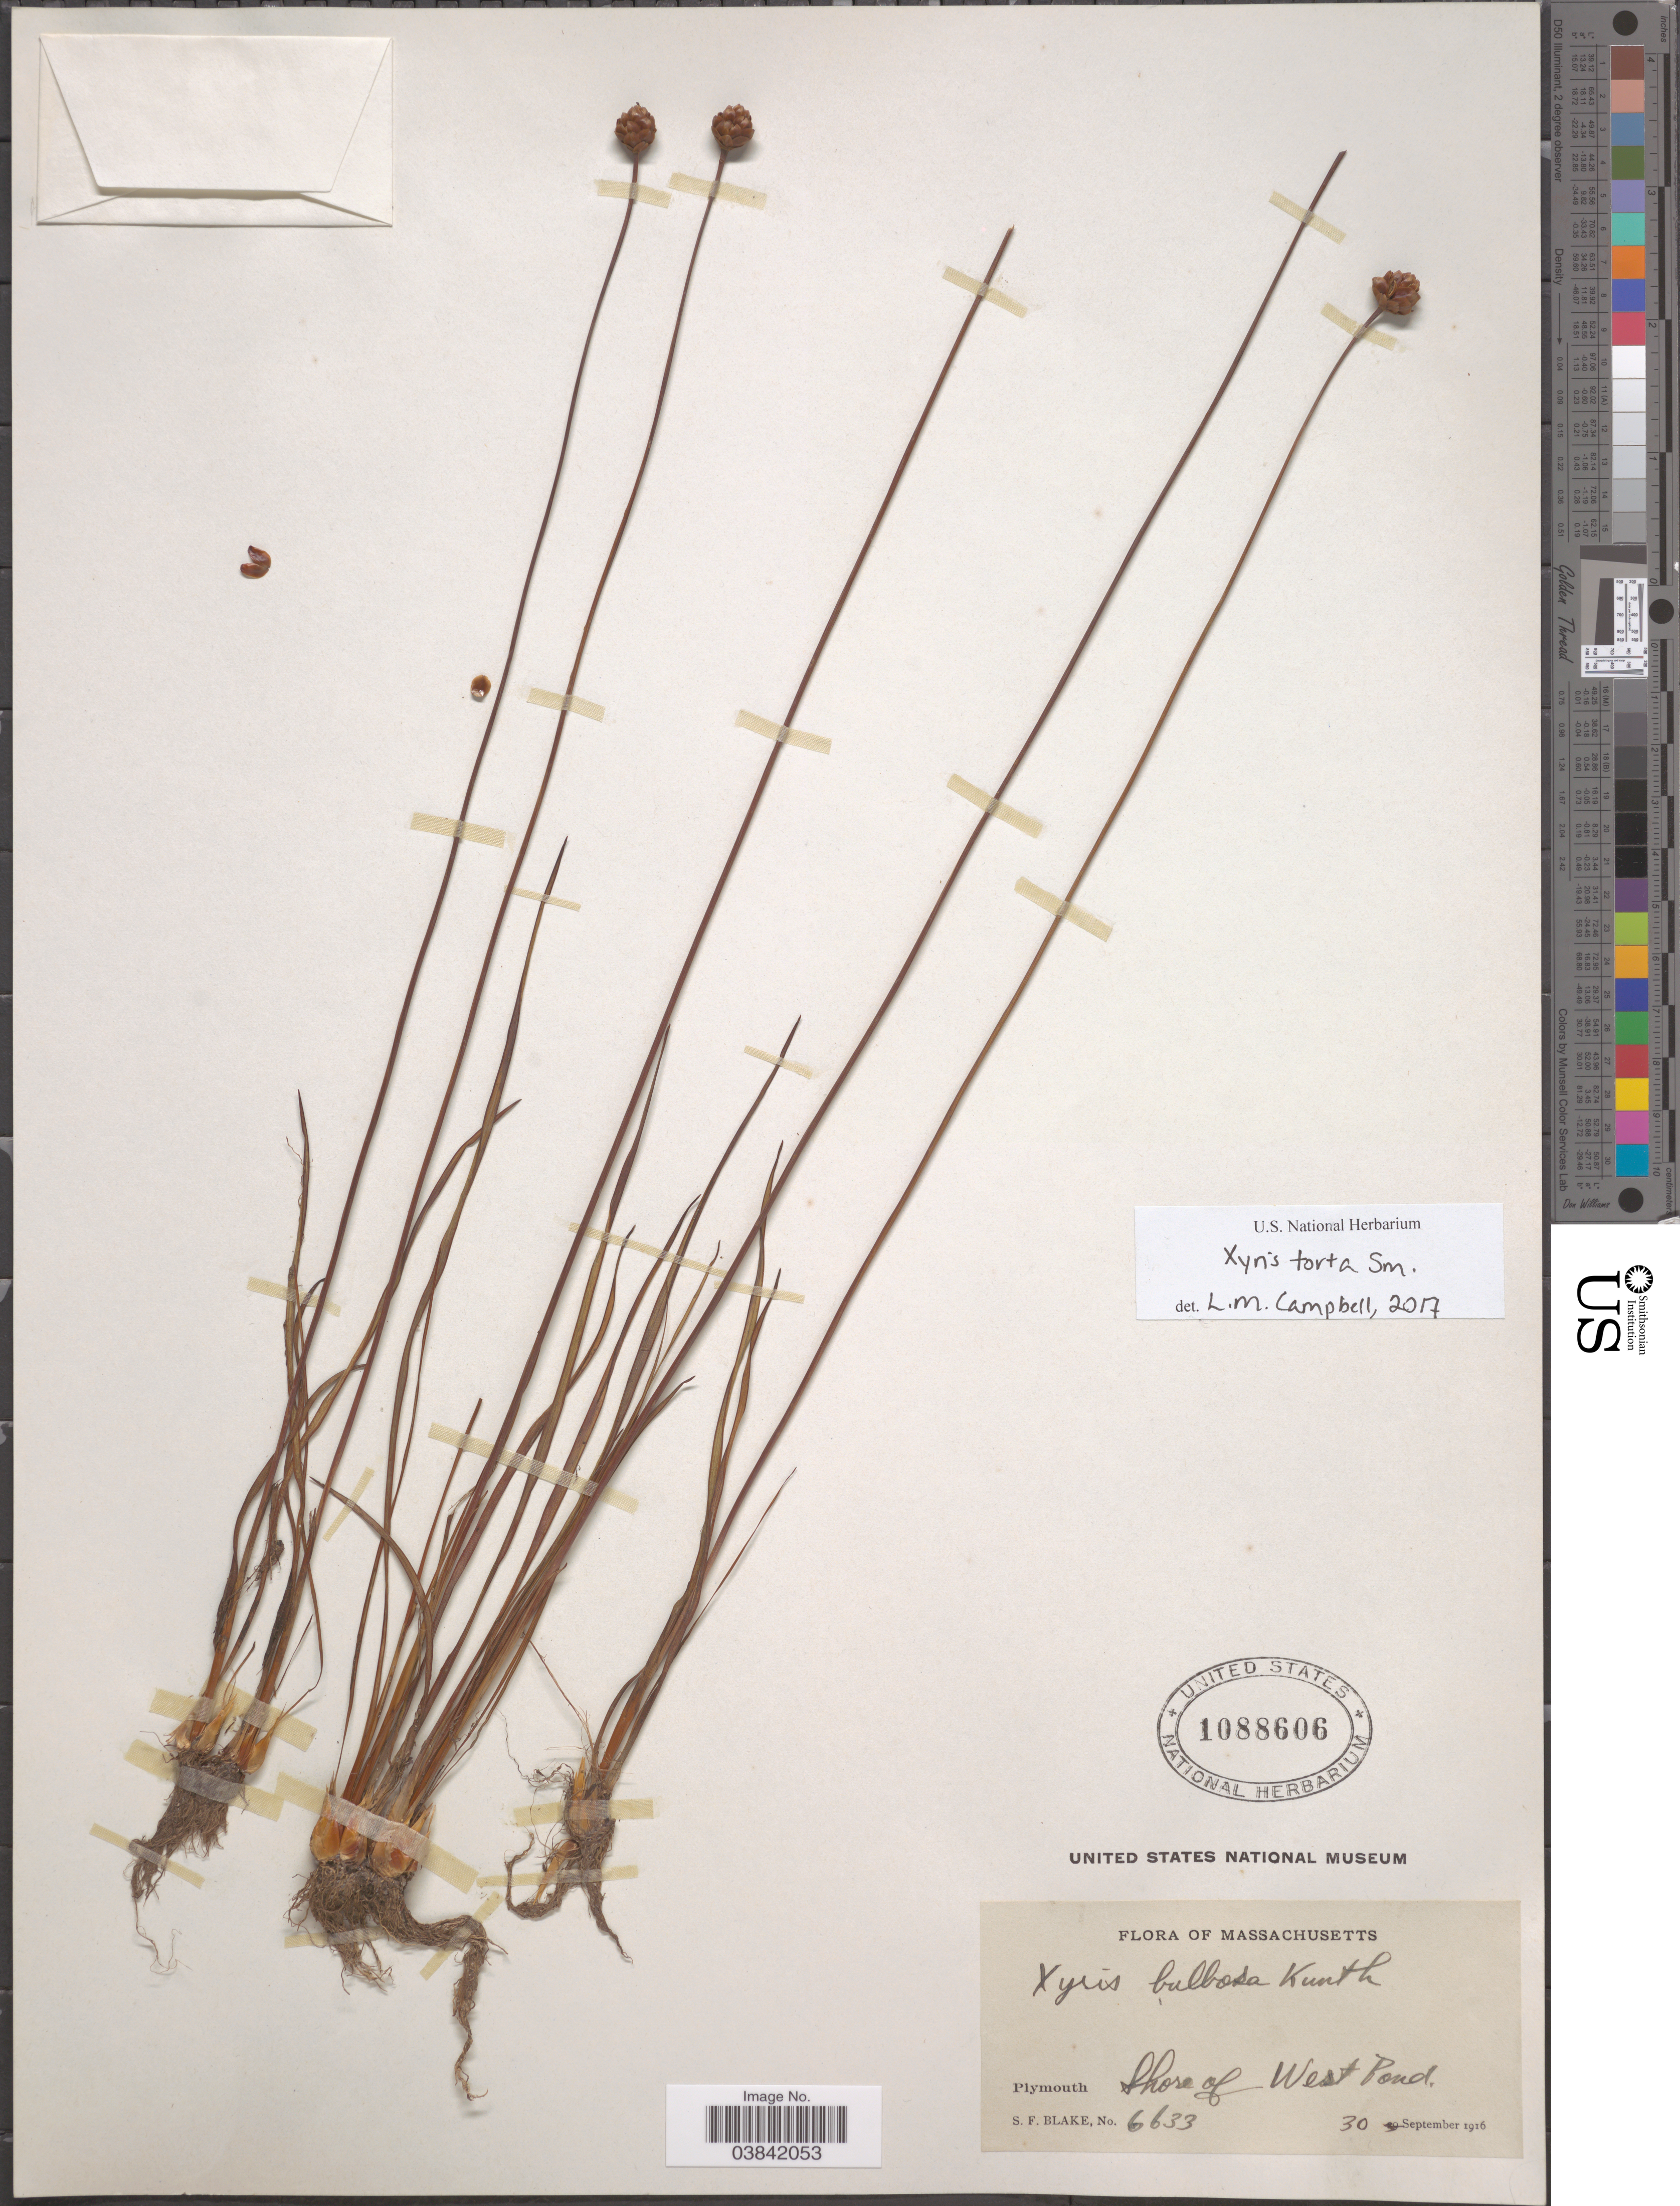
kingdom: Plantae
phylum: Tracheophyta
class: Liliopsida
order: Poales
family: Xyridaceae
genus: Xyris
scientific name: Xyris torta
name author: Sm.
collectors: S. Blake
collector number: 6633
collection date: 1916-09-30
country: United States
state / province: Massachusetts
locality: Plymouth shore of West Pond.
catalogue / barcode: US 1088606